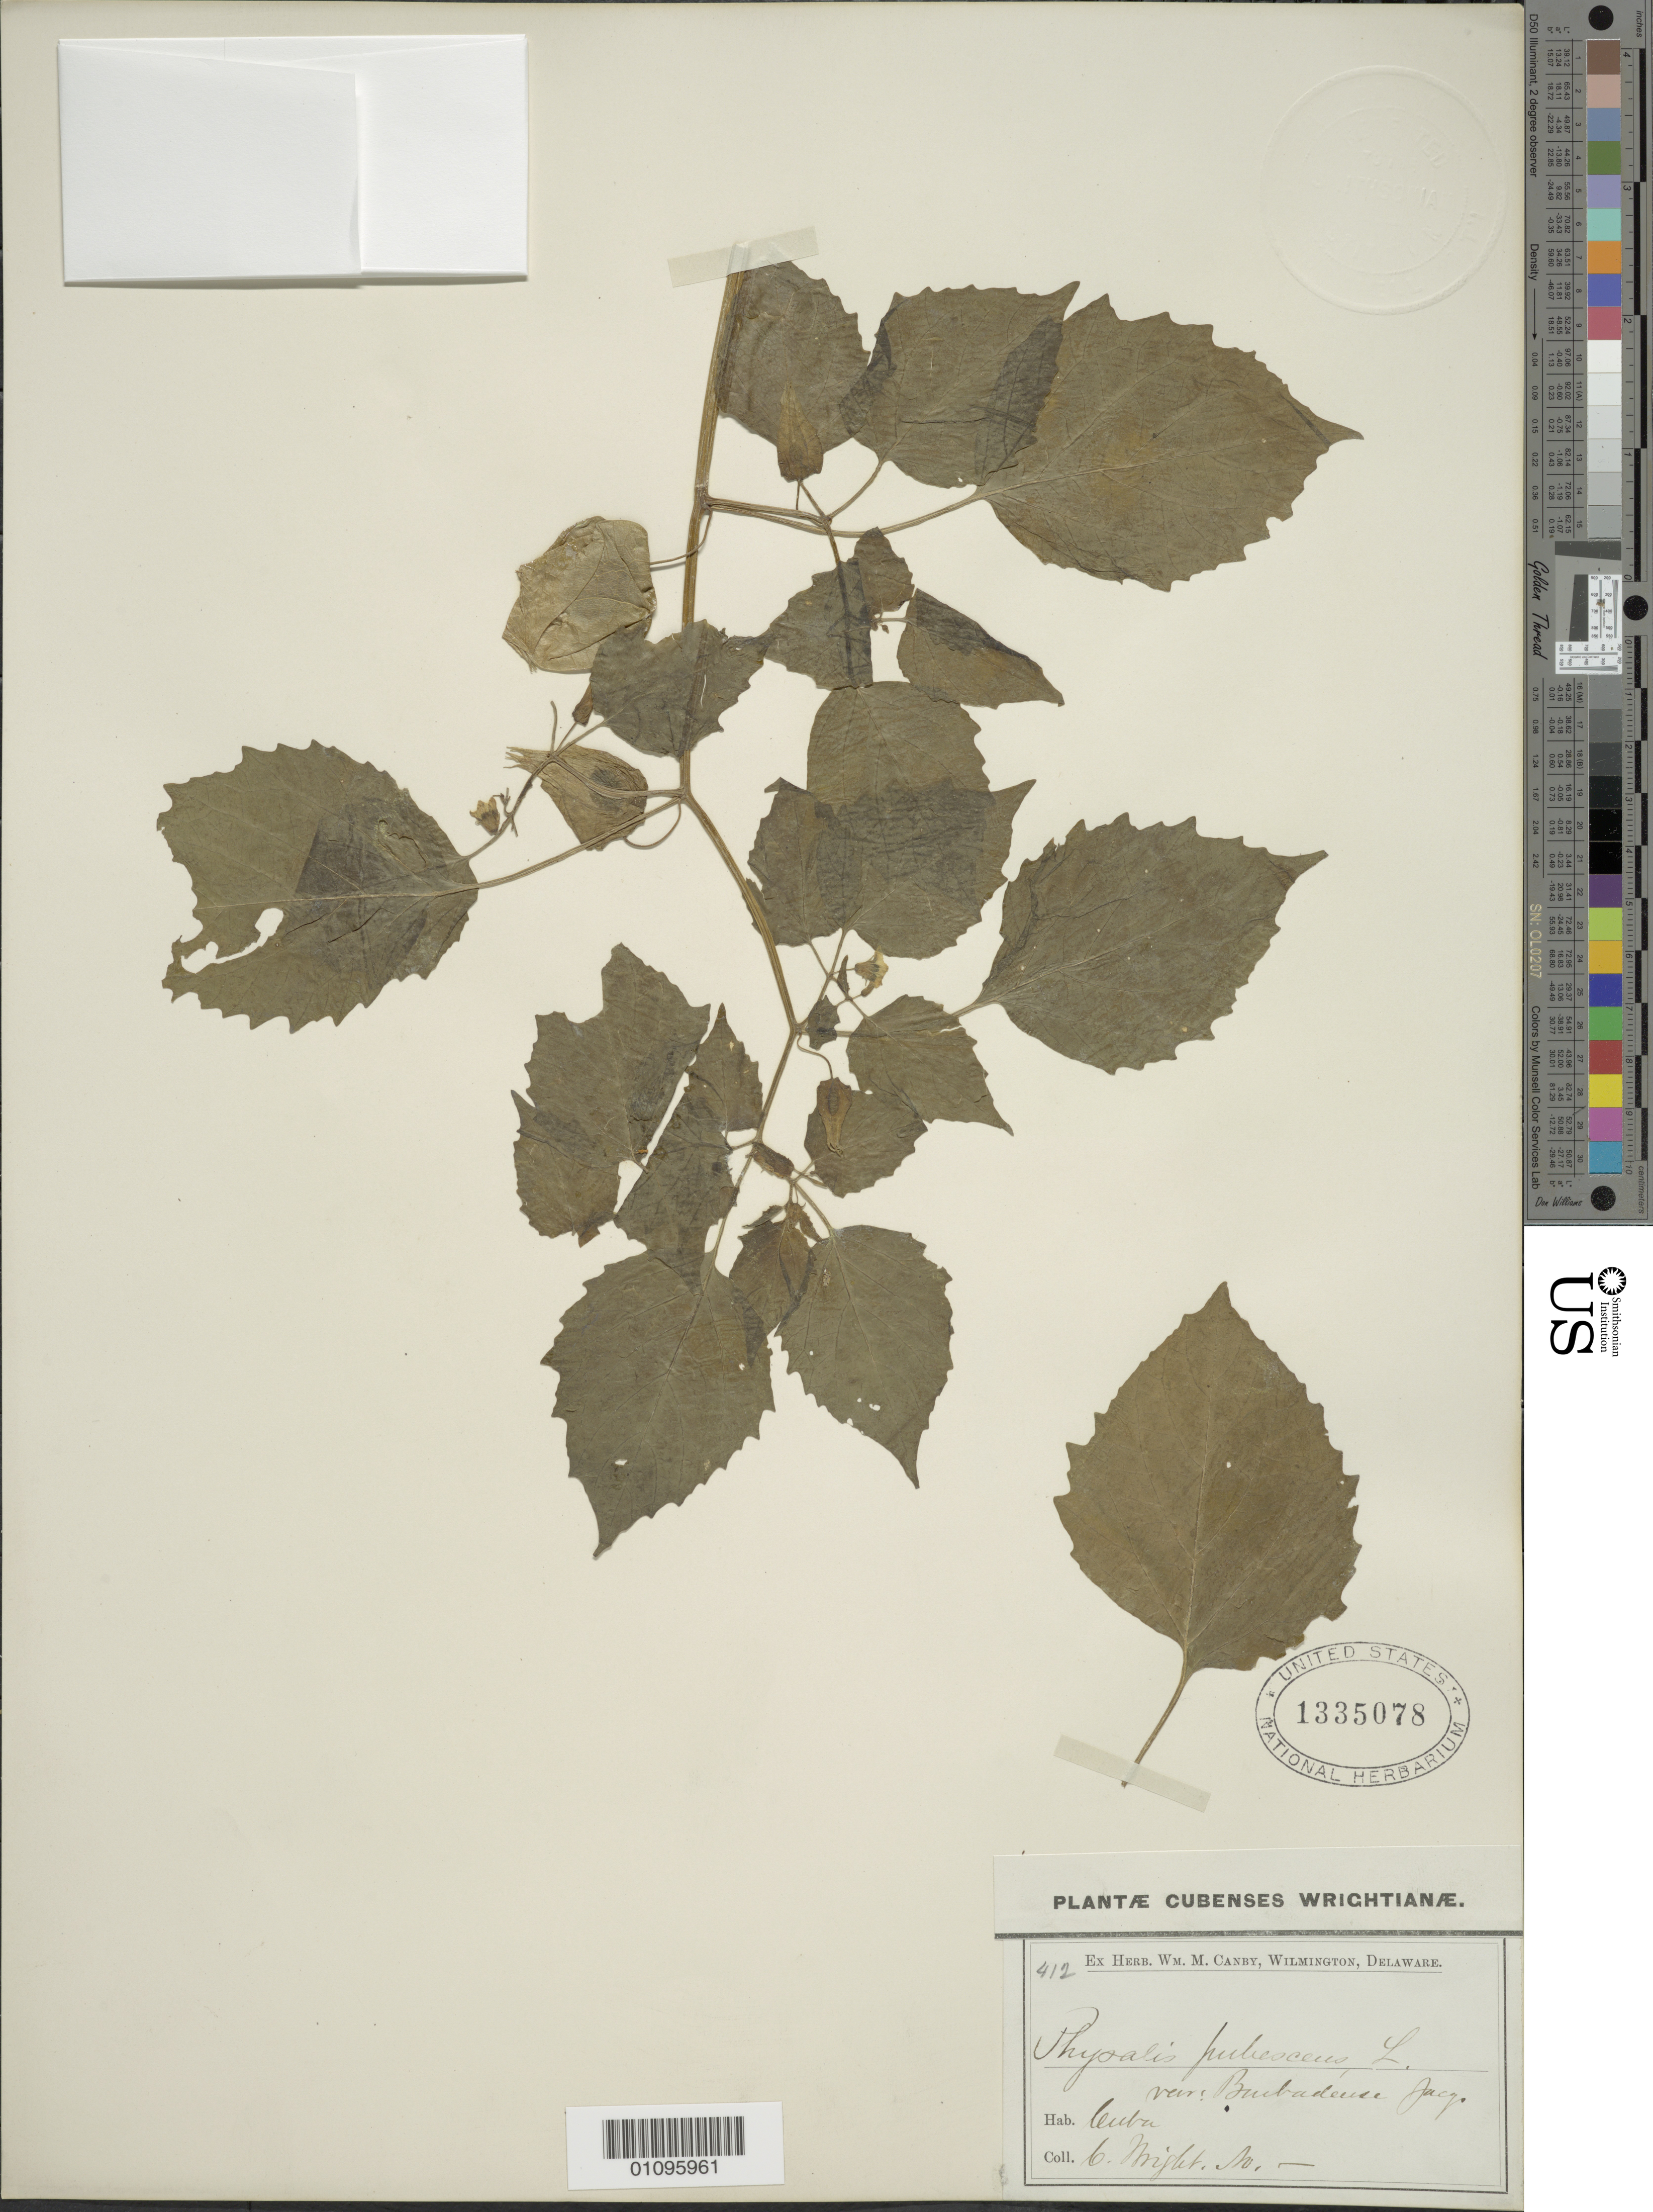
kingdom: Plantae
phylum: Tracheophyta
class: Magnoliopsida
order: Solanales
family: Solanaceae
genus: Physalis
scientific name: Physalis pubescens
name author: L.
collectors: C. Wright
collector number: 412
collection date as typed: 1800 to 1899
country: Cuba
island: Cuba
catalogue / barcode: US 1335078